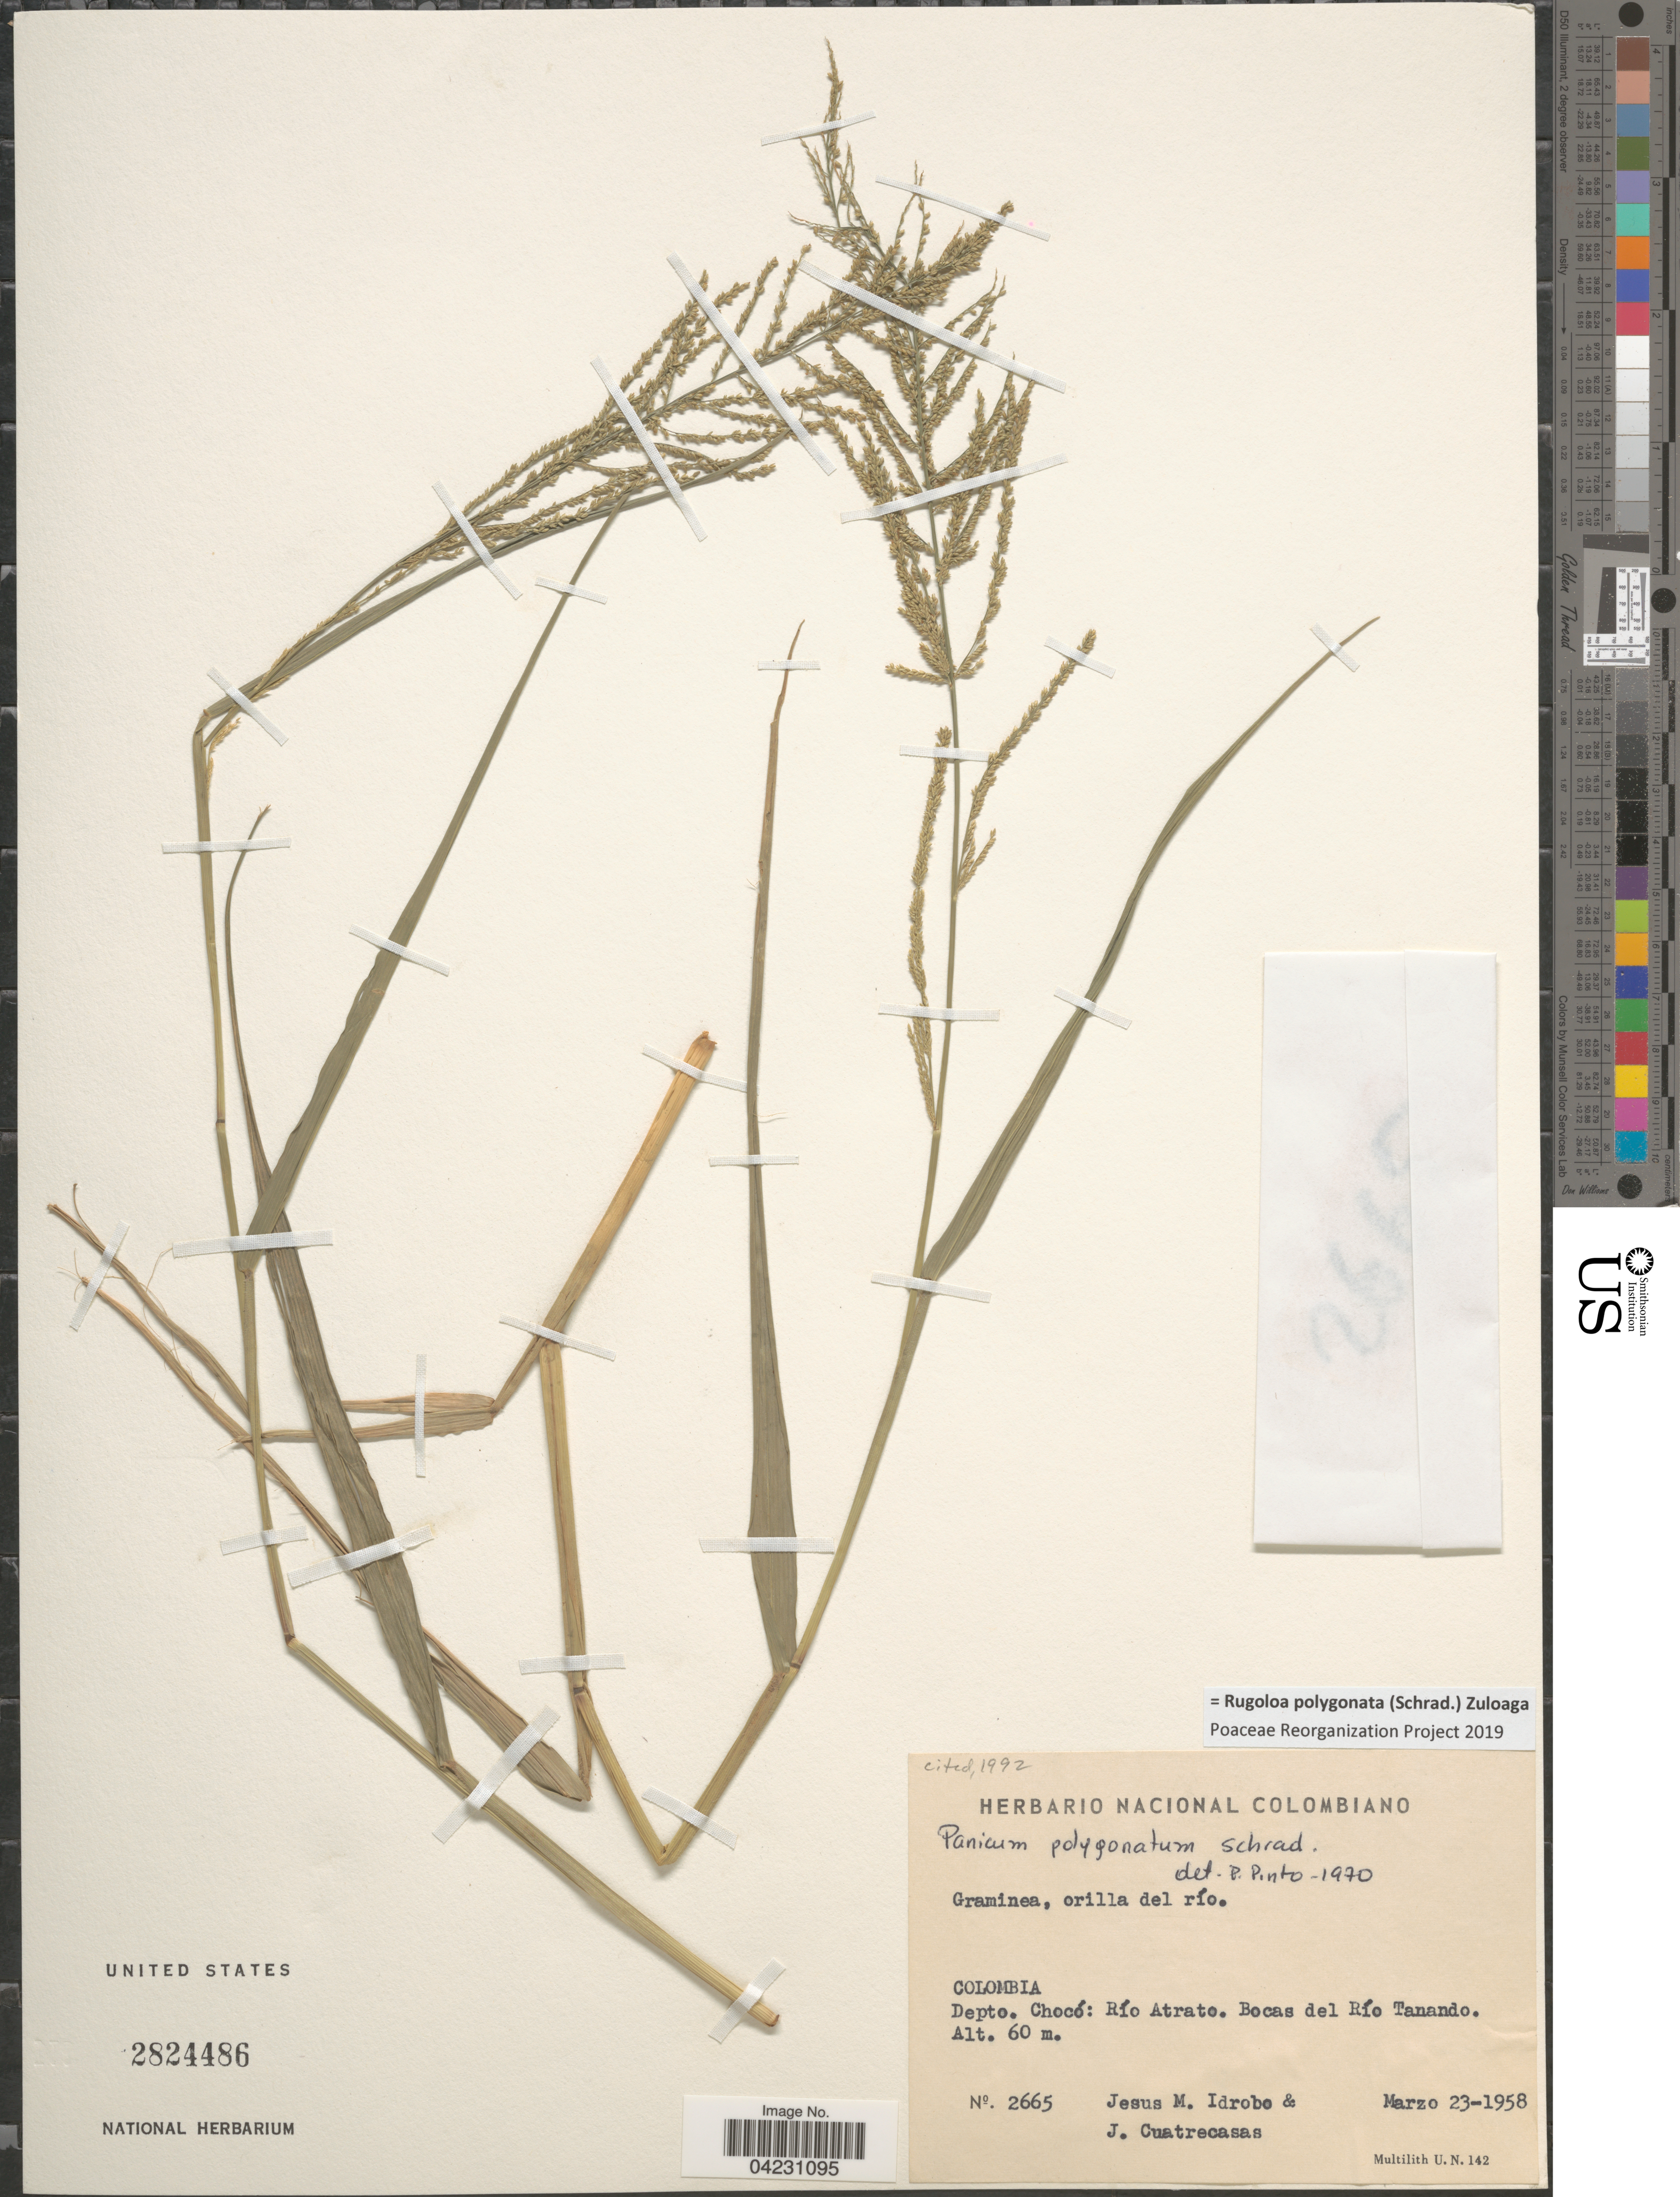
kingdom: Plantae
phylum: Tracheophyta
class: Liliopsida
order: Poales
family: Poaceae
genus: Rugoloa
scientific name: Rugoloa polygonata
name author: (Schrad.) Zuloaga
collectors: J. M. Idrobo & J. Cuatrecasas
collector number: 2665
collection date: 1958-03-23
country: Colombia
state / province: Chocó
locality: Orilla del río. Depto. Chocó: Río Atrato. Bocas del Río Tanando.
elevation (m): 60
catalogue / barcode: US 2824486